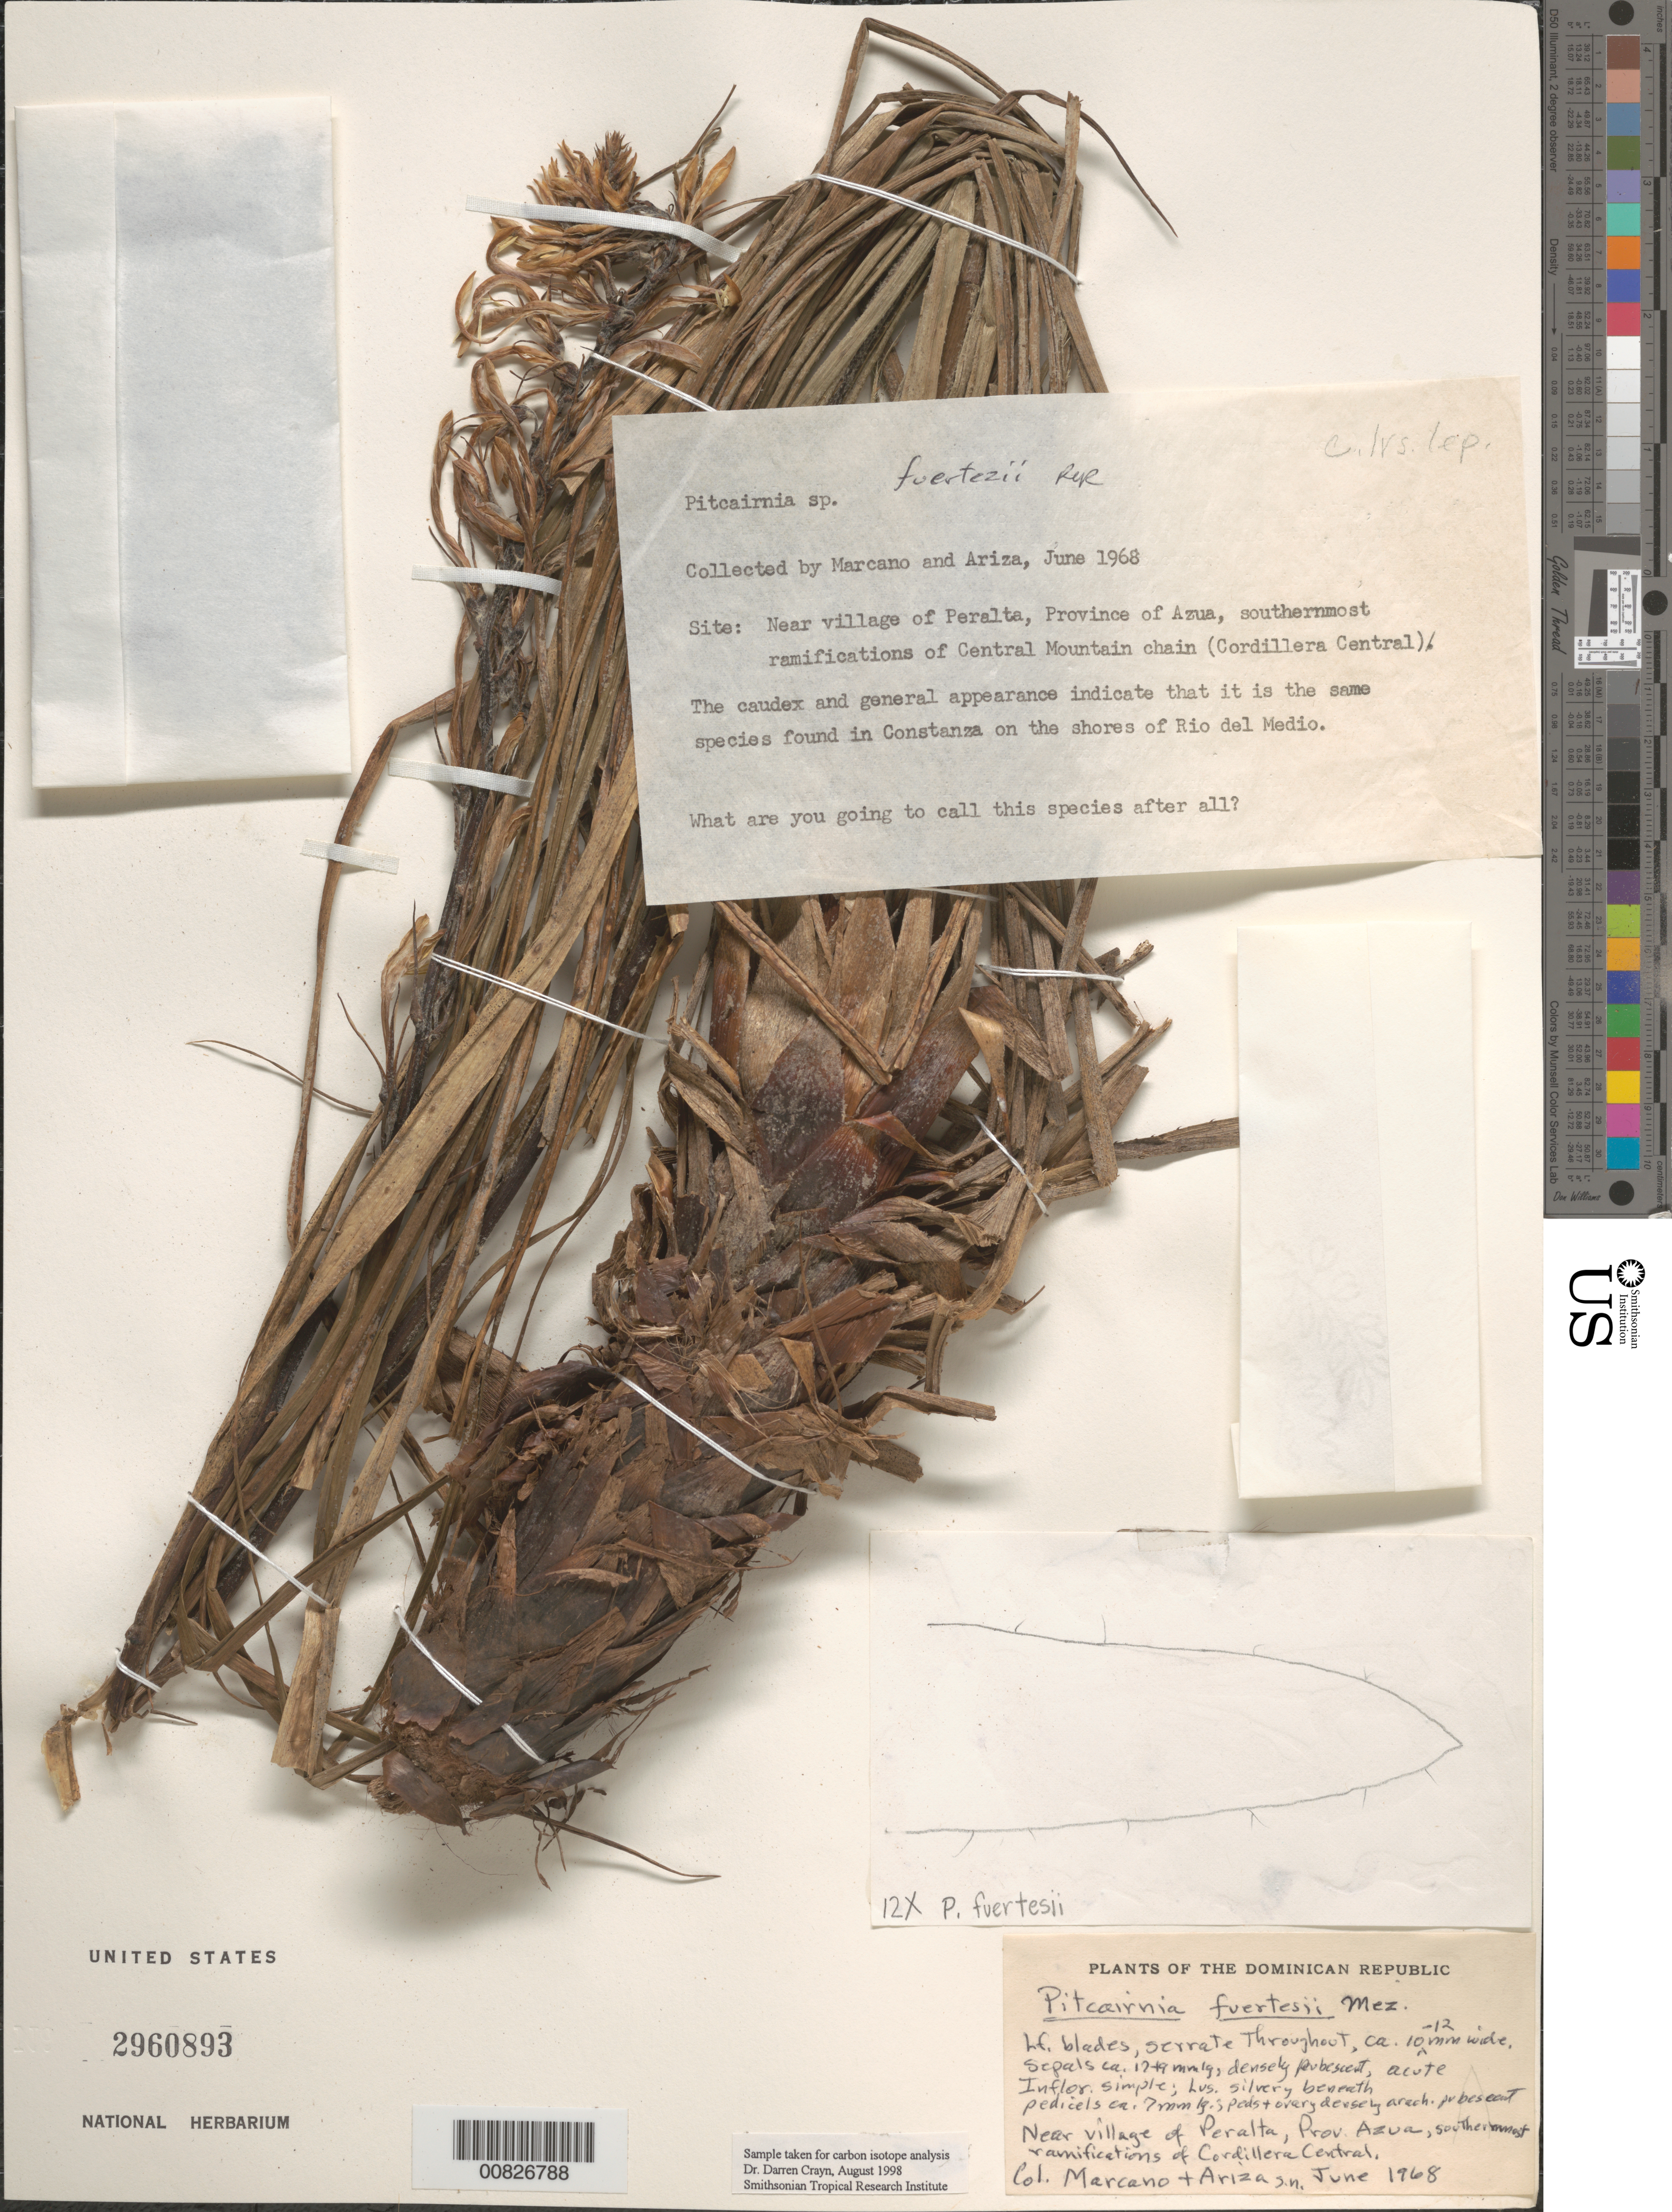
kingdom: Plantae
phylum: Tracheophyta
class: Liliopsida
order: Poales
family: Bromeliaceae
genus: Pitcairnia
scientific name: Pitcairnia fuertesii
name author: Mez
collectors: L. Marcano-Berti & L. Ariza-Julia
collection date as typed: Jun 1968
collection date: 1968-06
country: Dominican Republic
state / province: Azua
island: Hispaniola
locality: Near village of Peralta, southermost ramifications of Cordillera Central.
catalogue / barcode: US 2960893